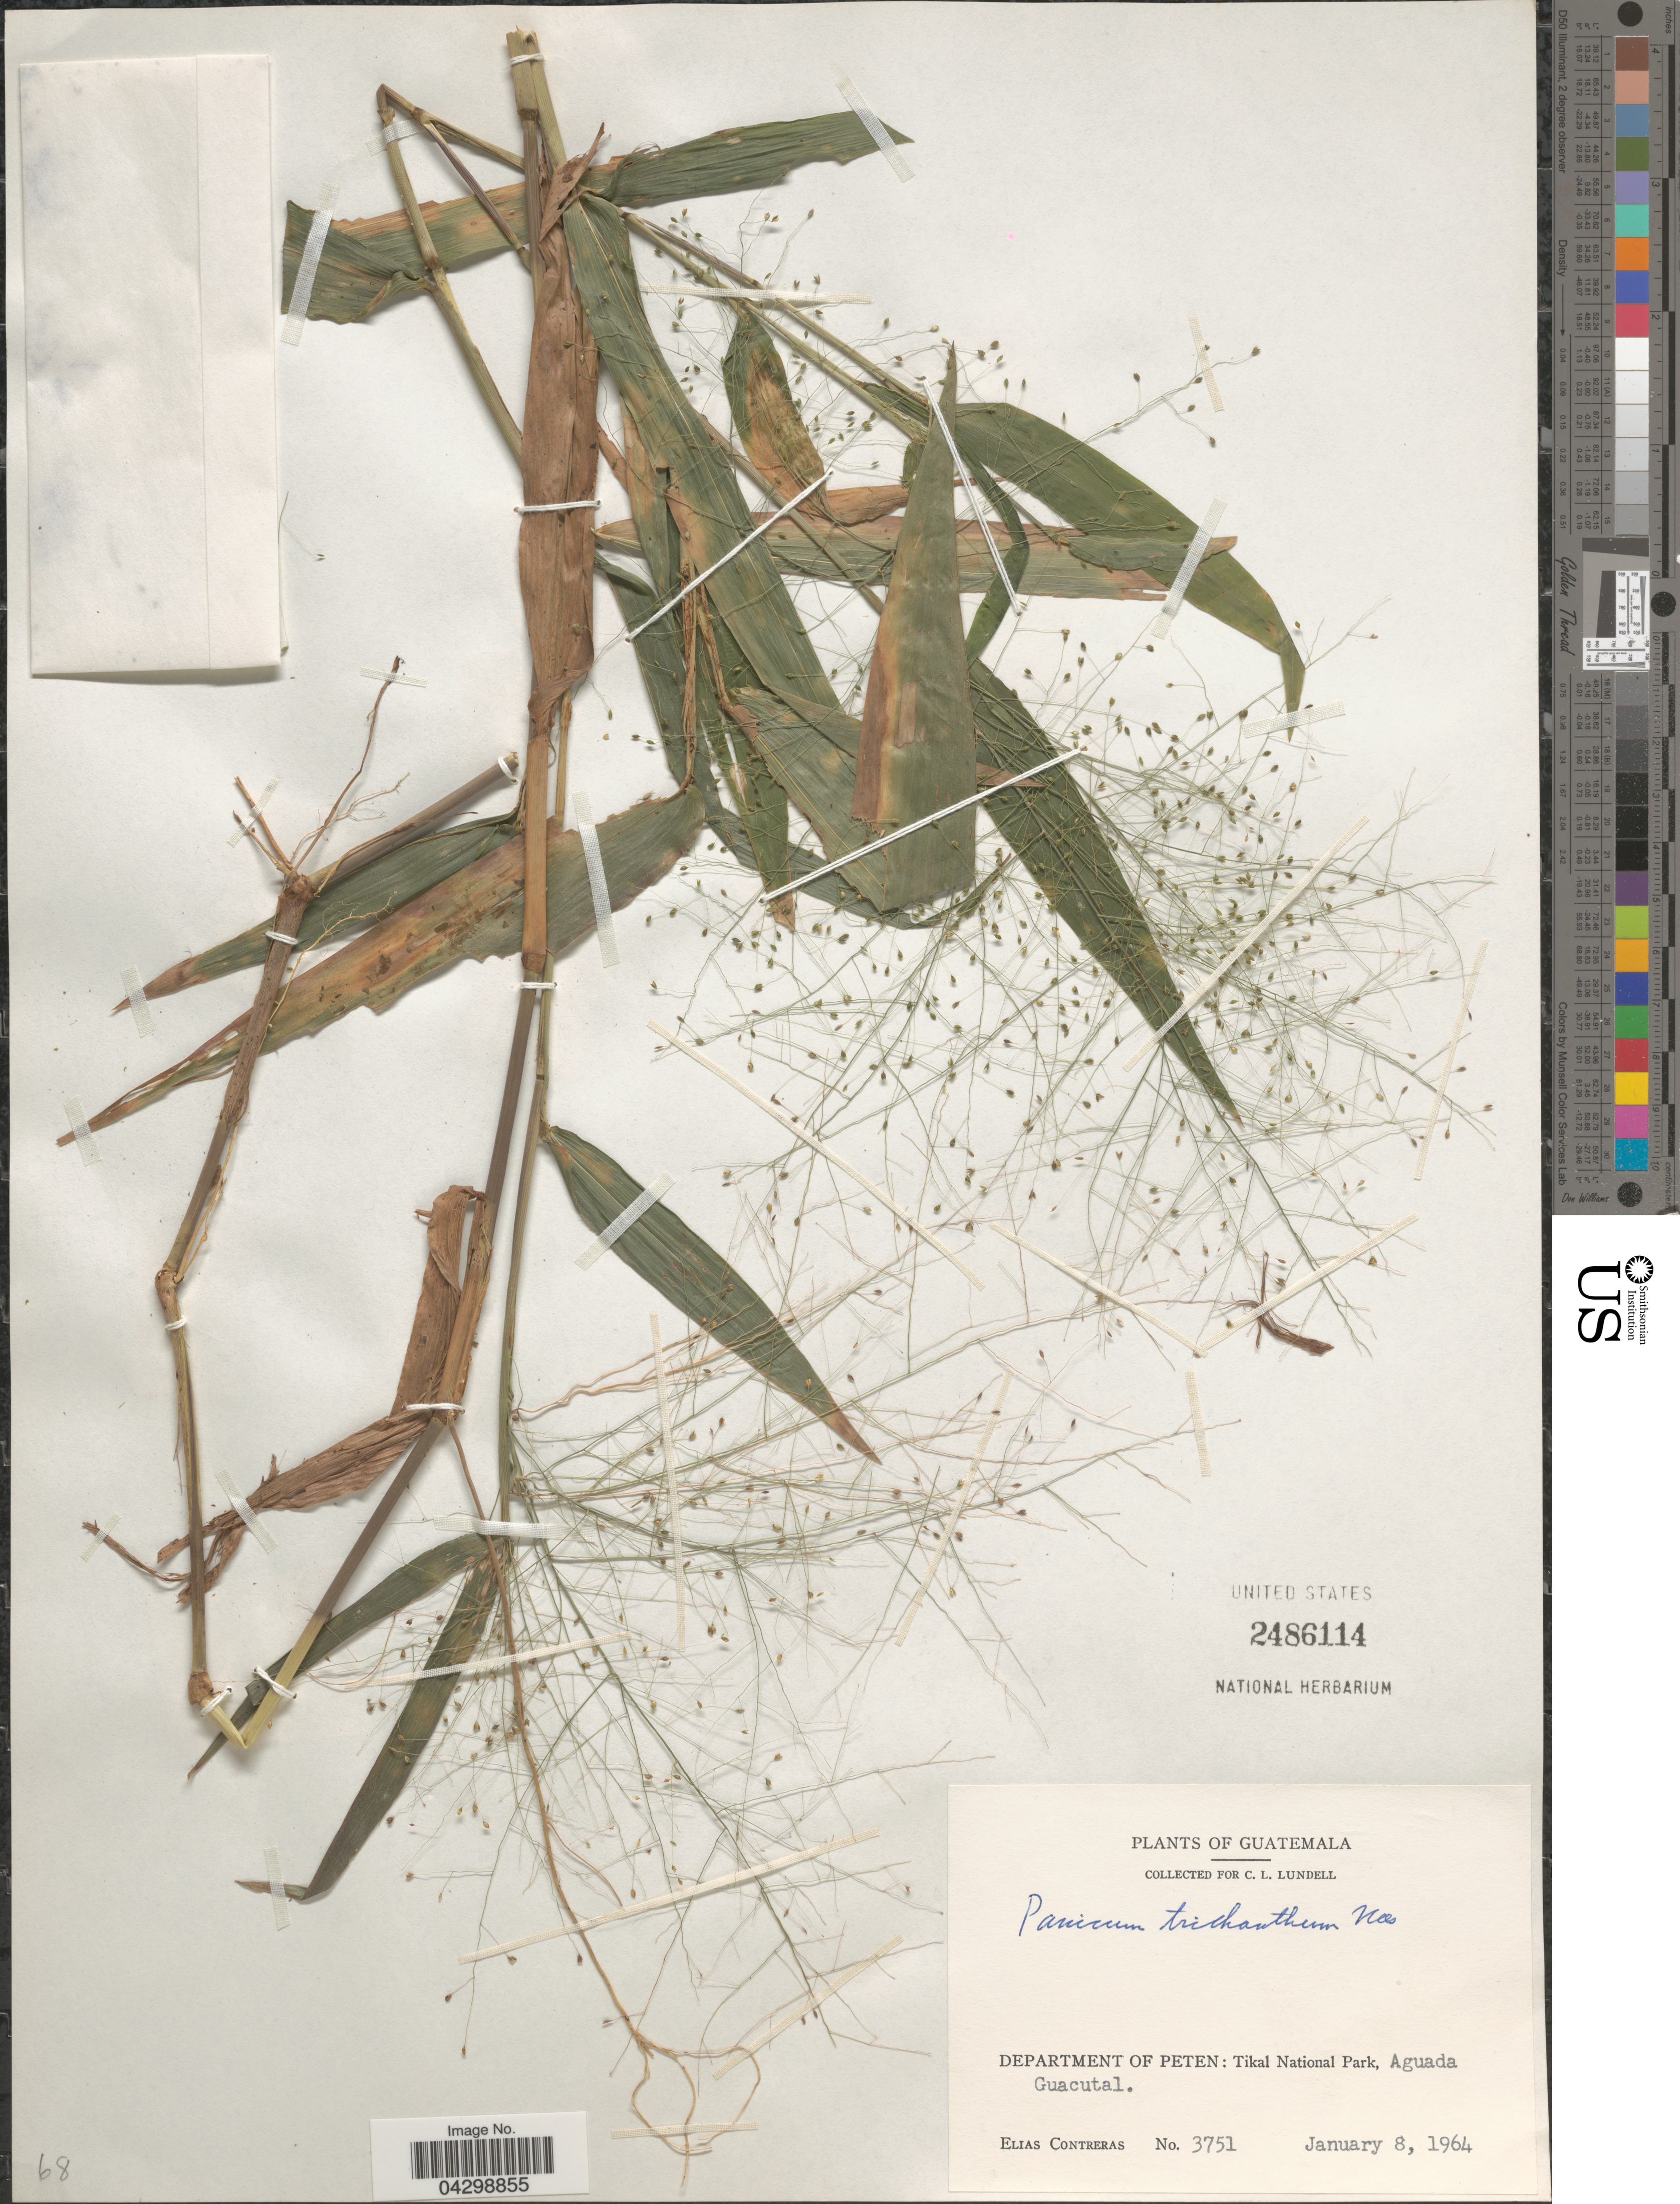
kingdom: Plantae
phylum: Tracheophyta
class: Liliopsida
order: Poales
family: Poaceae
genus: Panicum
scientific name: Panicum trichanthum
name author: Nees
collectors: E. Contreras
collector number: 3751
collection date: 1964-01-08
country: Guatemala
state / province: El Peten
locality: Department of Peten: Tikal National Park, Aguada Guacutal.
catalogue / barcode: US 2486114